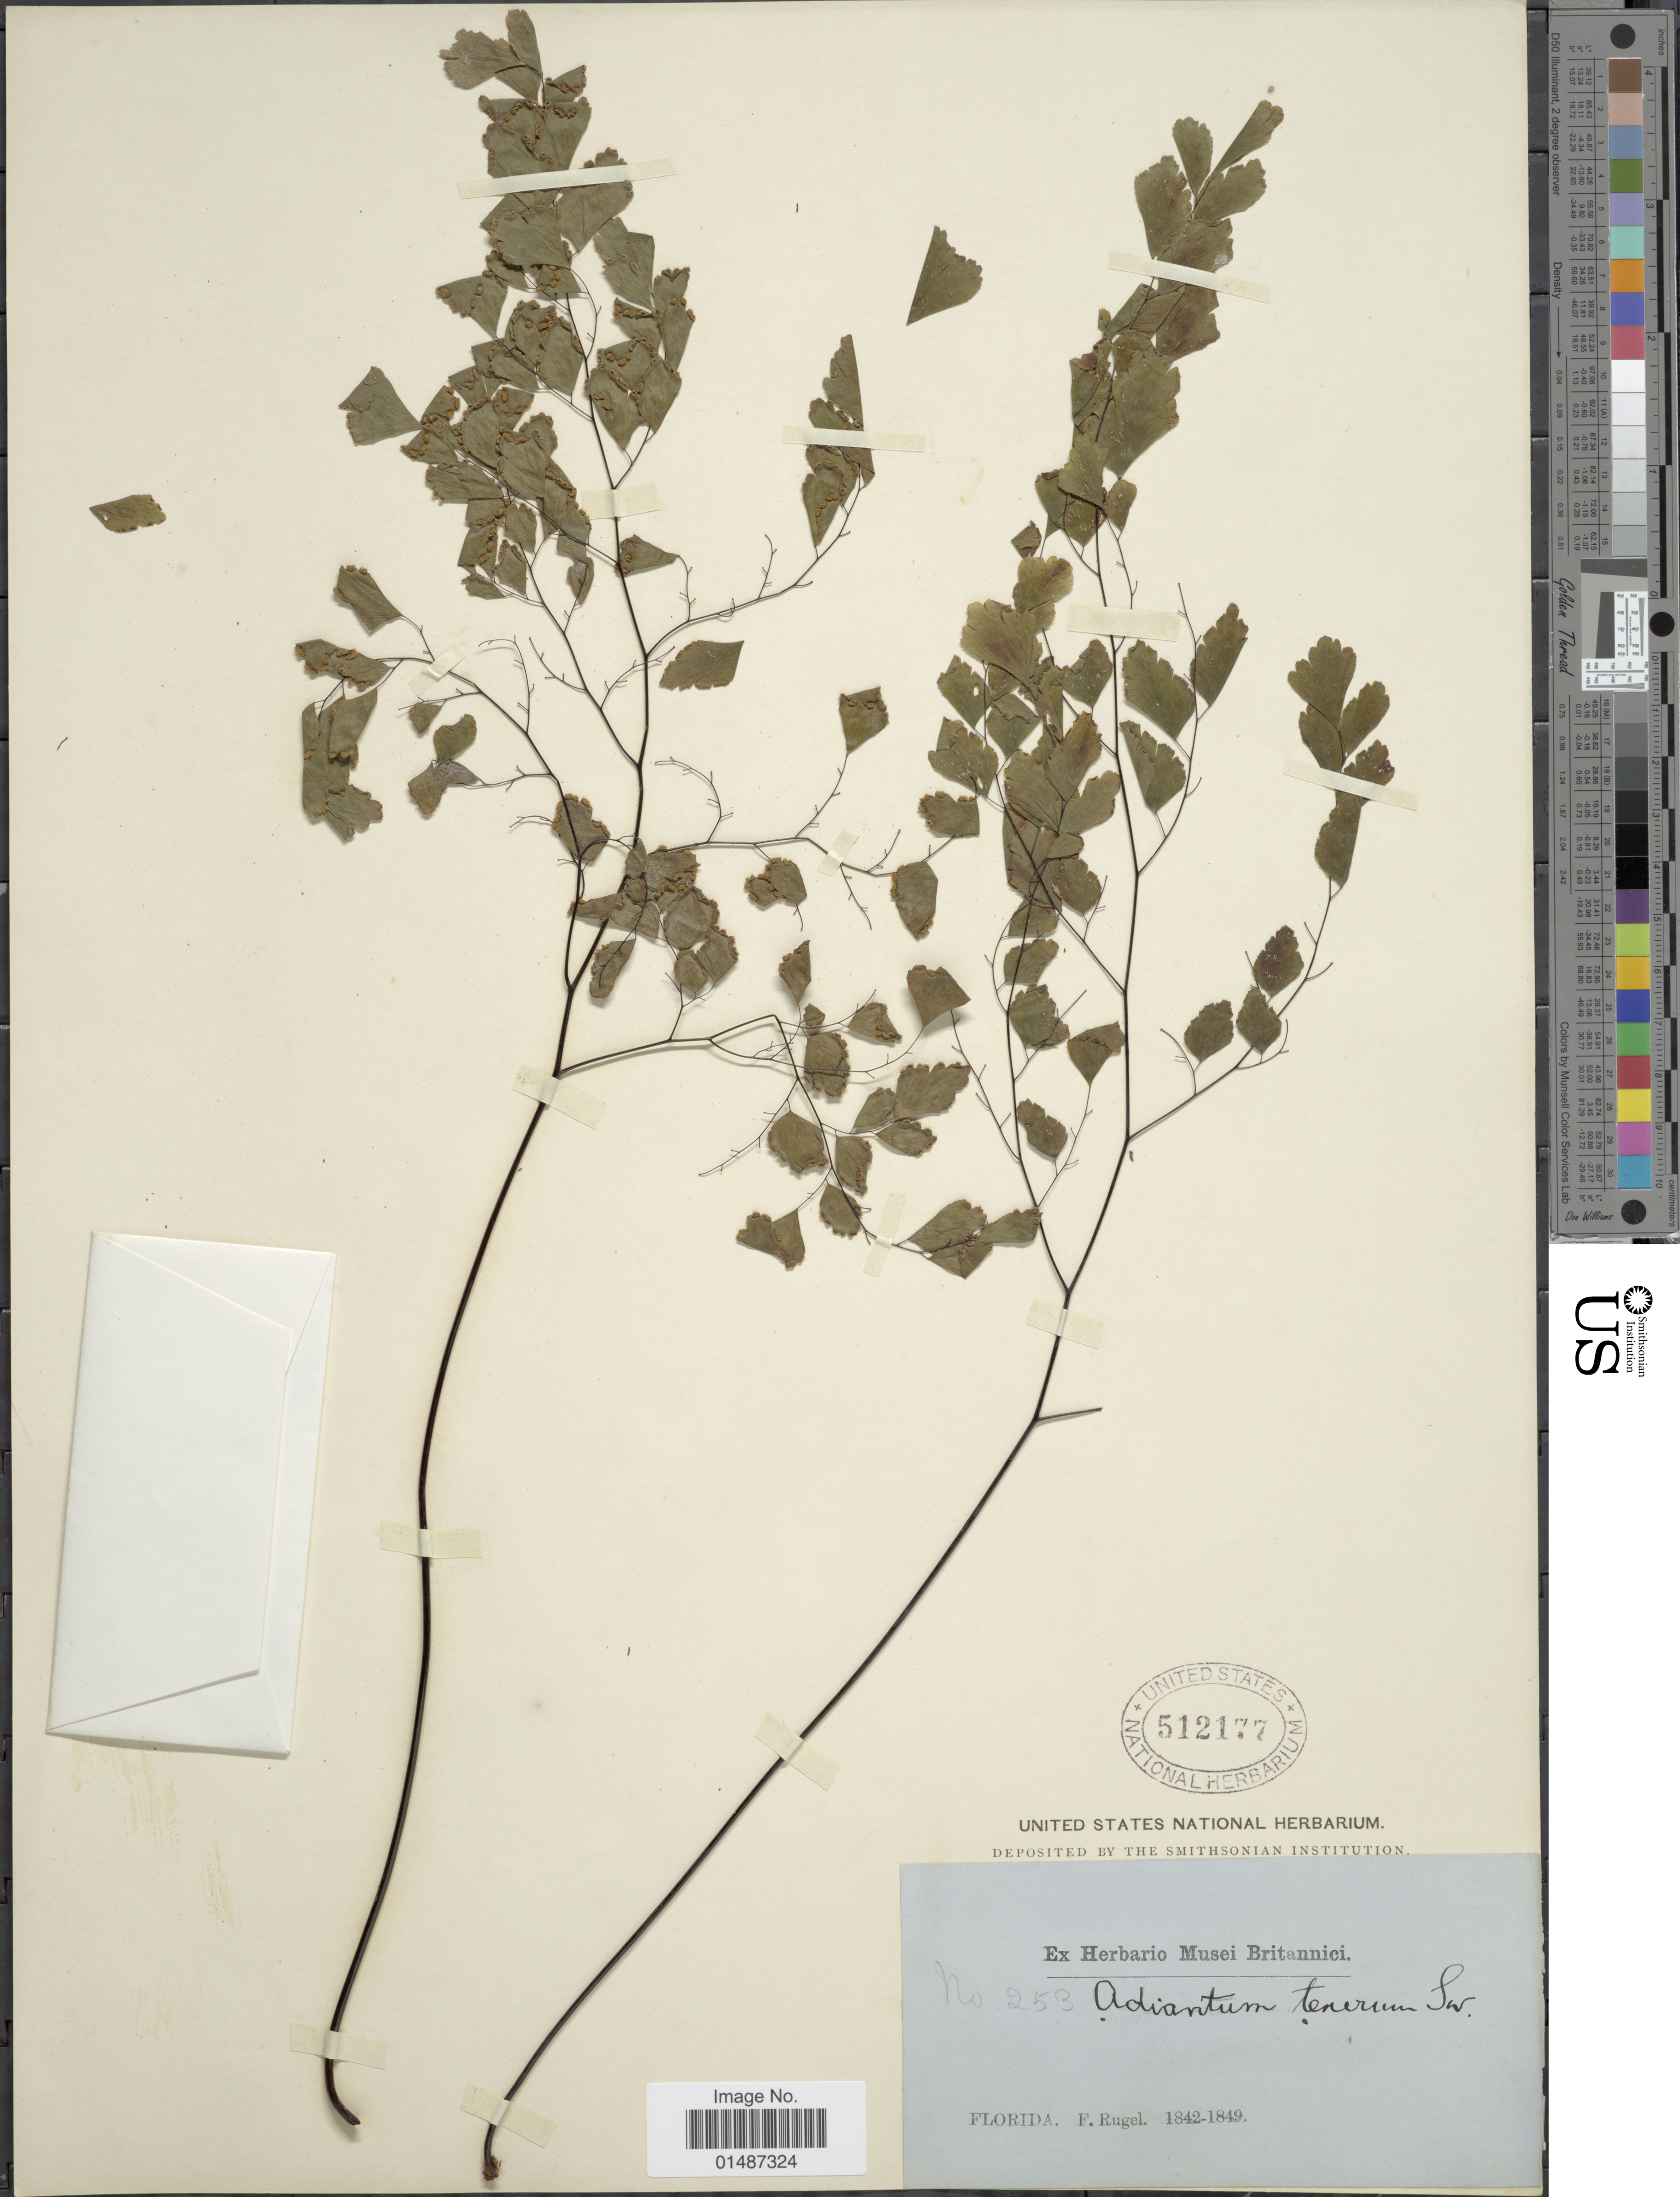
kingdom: Plantae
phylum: Tracheophyta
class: Polypodiopsida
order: Polypodiales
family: Pteridaceae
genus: Adiantum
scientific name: Adiantum tenerum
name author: Sw.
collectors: F. Rugel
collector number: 253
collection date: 1842/1849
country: United States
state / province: Florida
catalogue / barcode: US 512177